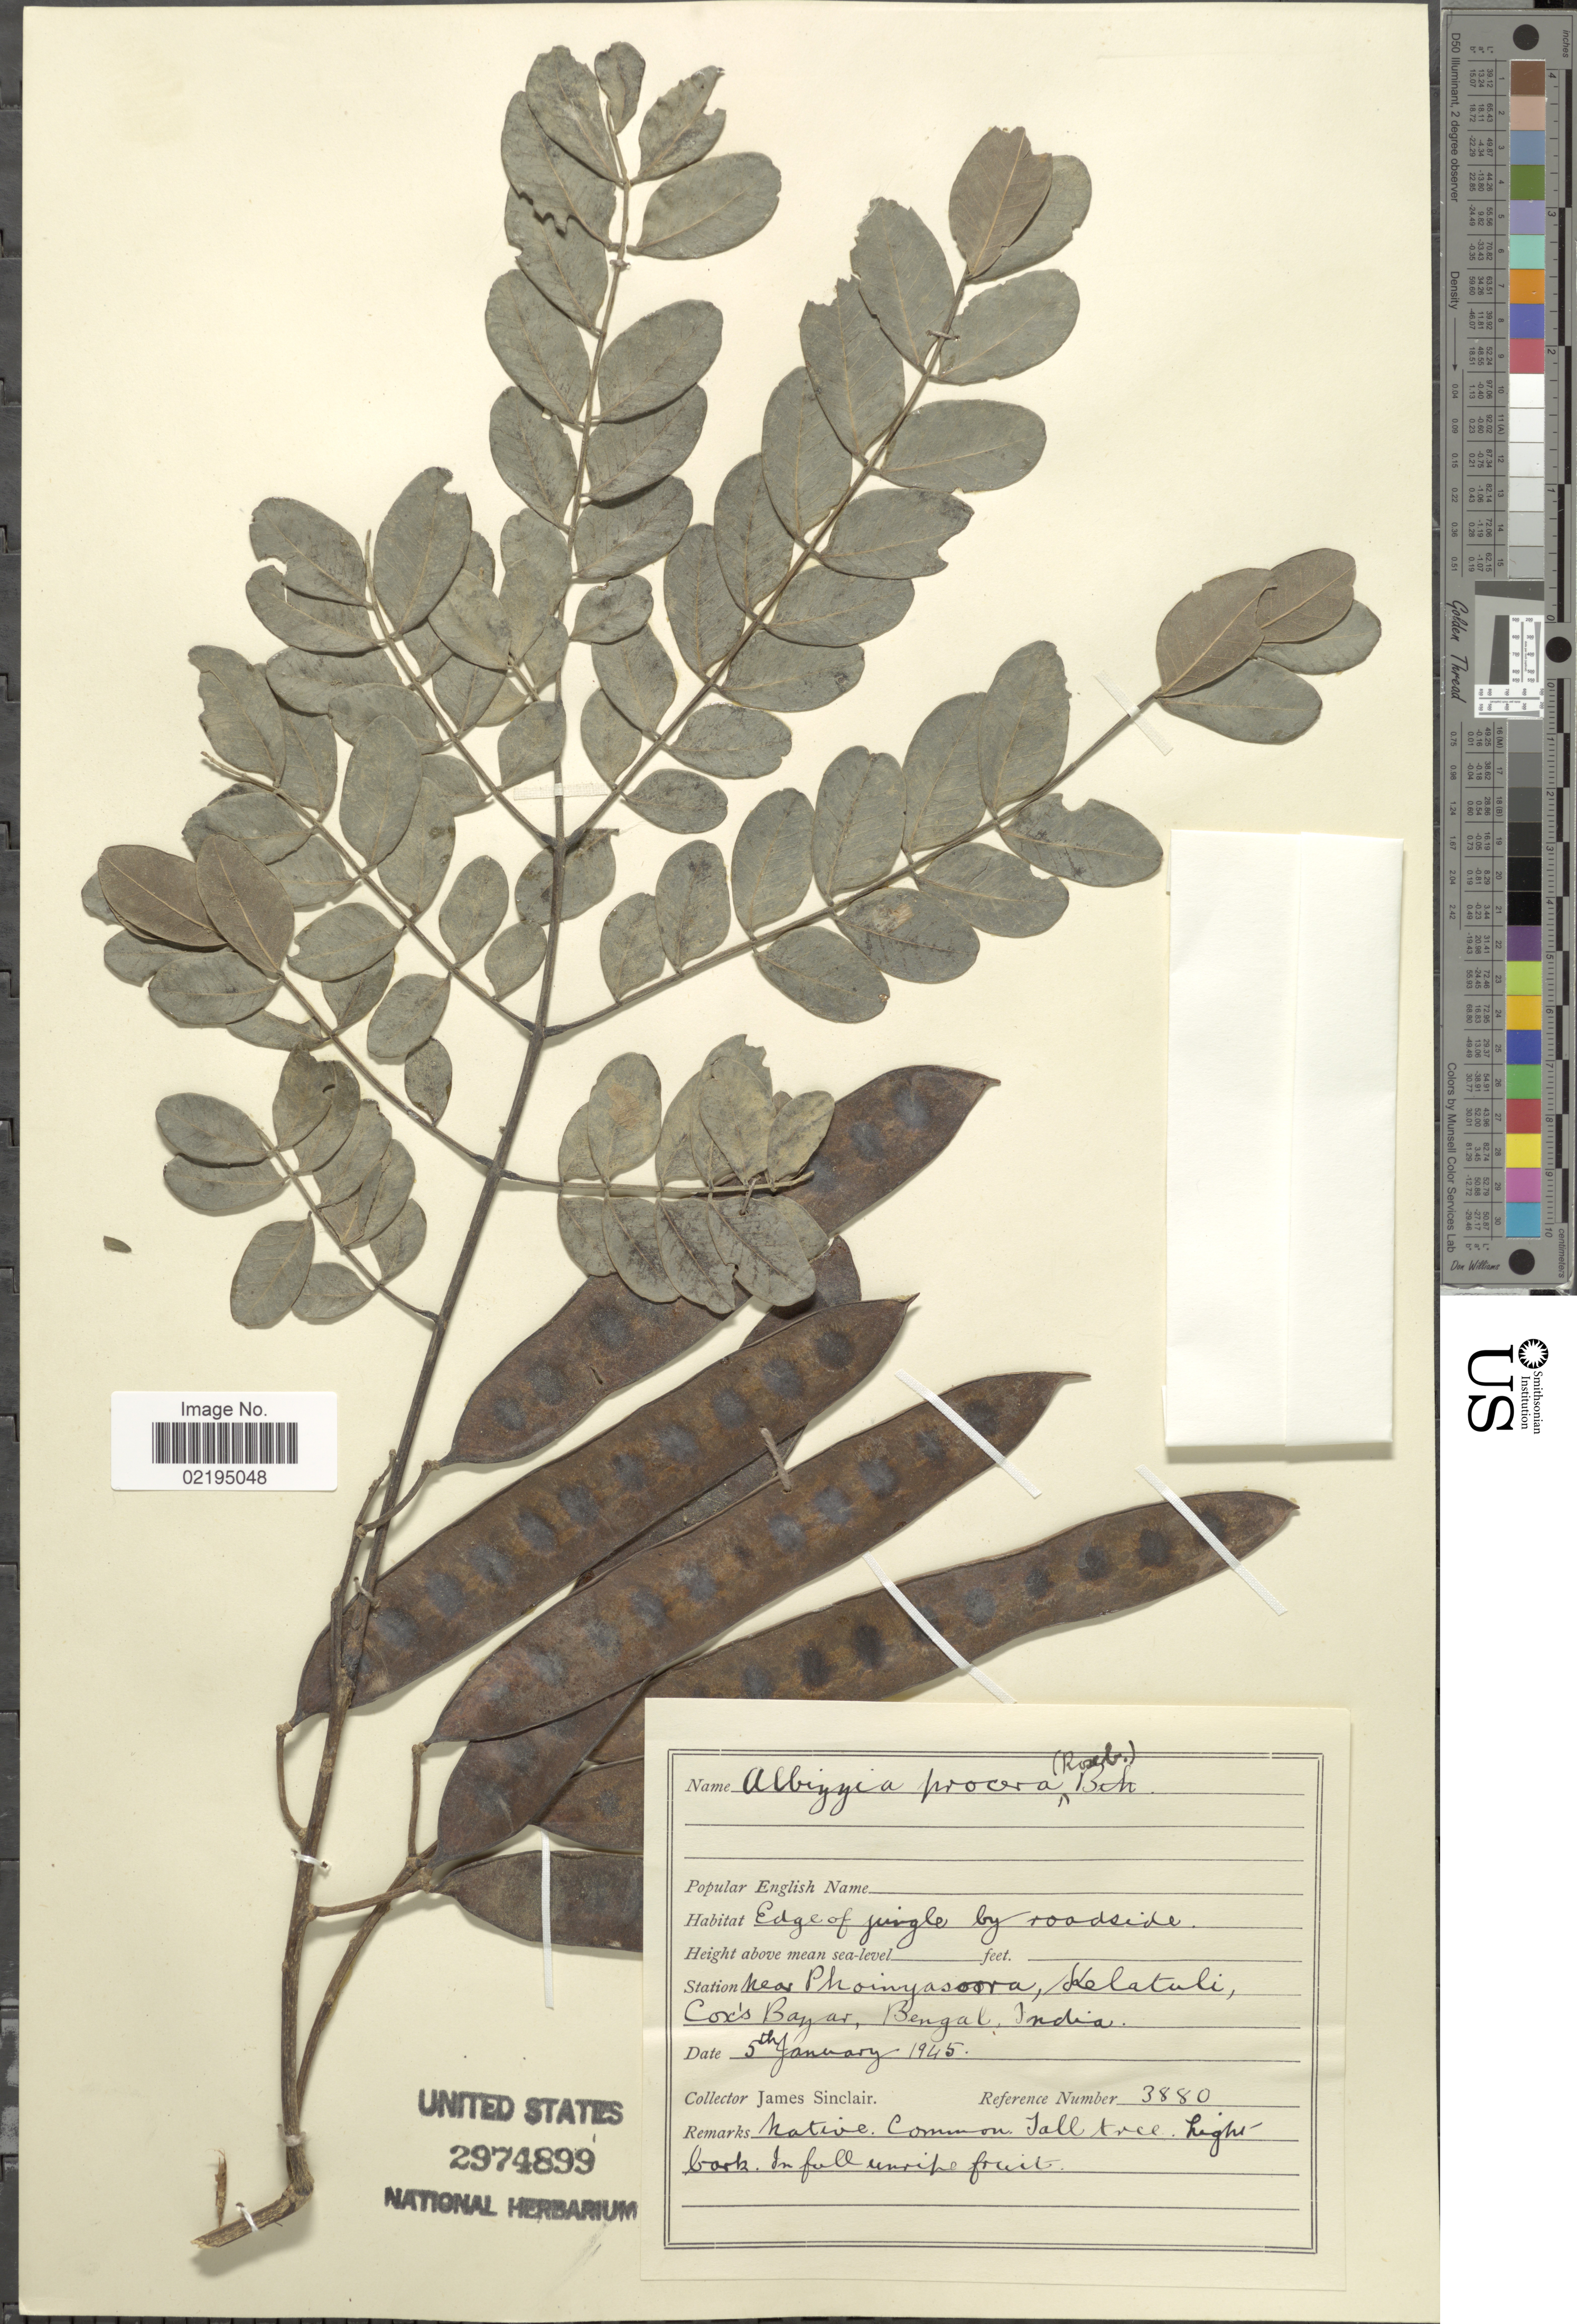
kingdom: Plantae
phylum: Tracheophyta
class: Magnoliopsida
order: Fabales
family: Fabaceae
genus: Albizia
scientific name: Albizia procera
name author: (Roxb.) Benth.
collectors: J. Sinclair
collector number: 3880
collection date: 1945-01-05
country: Bangladesh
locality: Near Phoinyasura [interpreted], Kelatuli, Cox's Bazar, Bengal.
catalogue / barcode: US 2974899